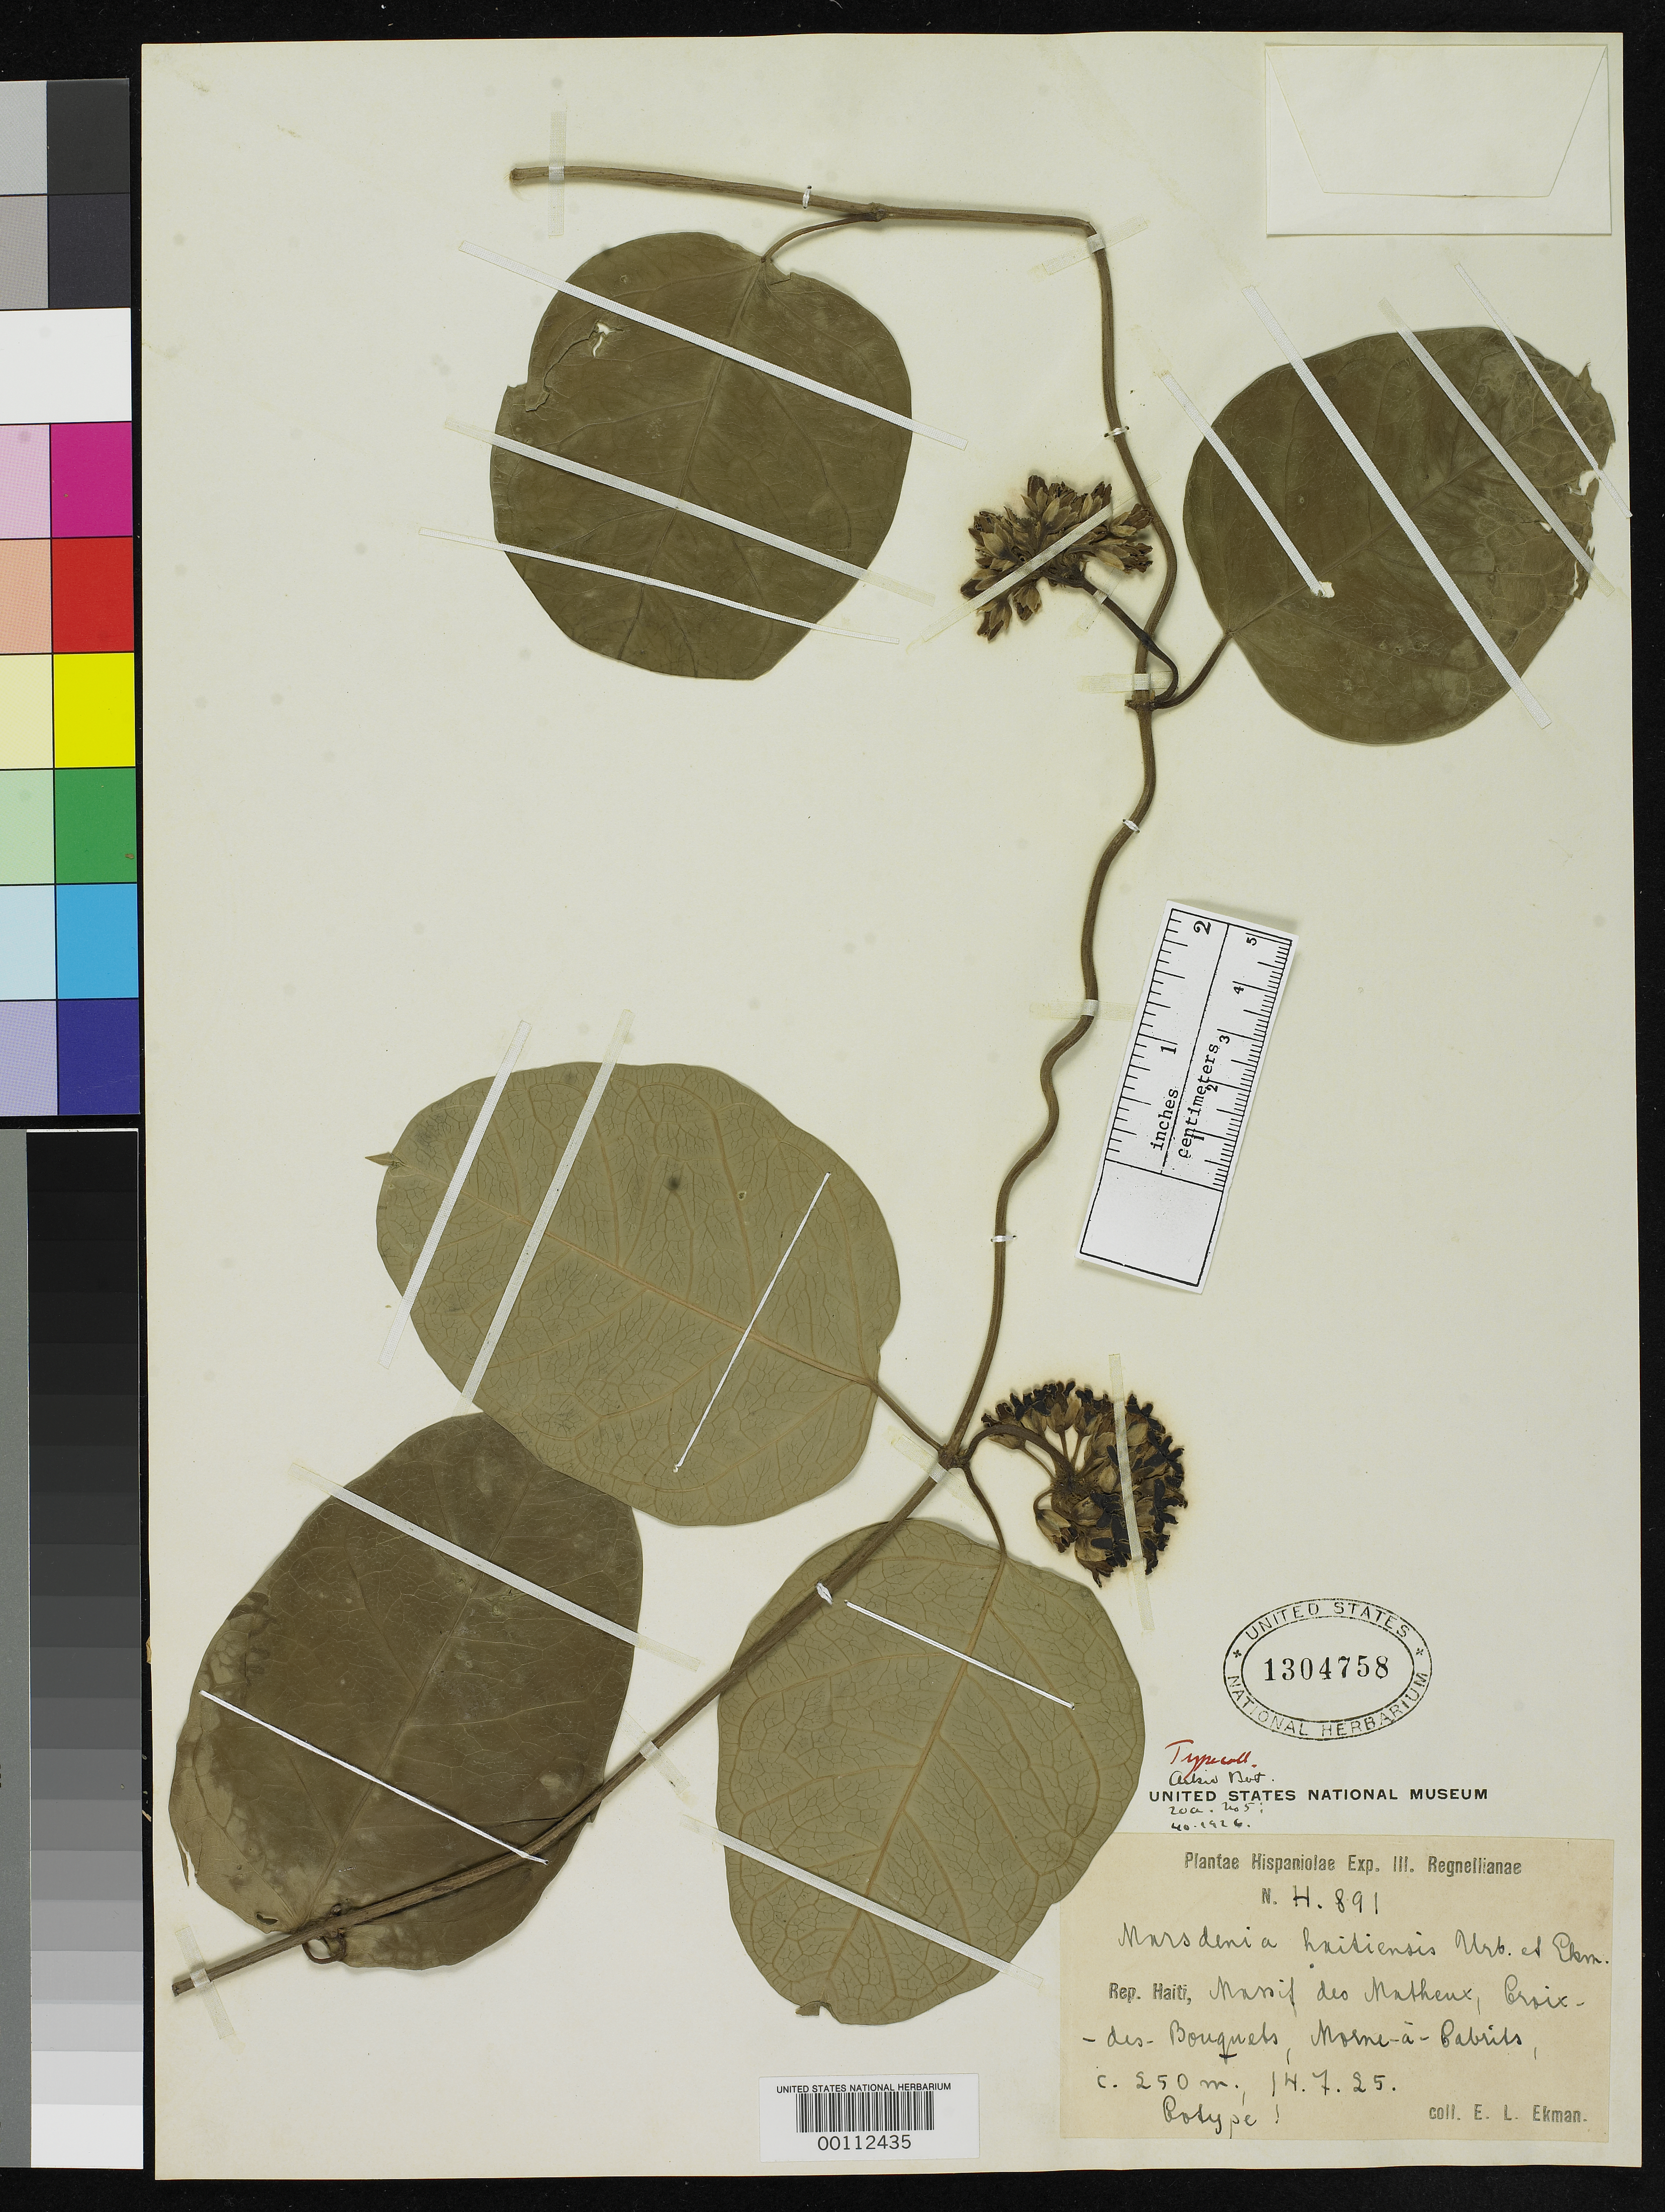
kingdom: Plantae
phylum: Tracheophyta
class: Magnoliopsida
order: Gentianales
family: Apocynaceae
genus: Marsdenia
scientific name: Marsdenia haitiensis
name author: Urb. & Ekman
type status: Isotype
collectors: E. L. Ekman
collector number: H 891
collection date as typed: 14 Jul 1925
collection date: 1925-07-14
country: Haiti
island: Hispaniola Island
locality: Montagnes du Trou D'eau, Morne a Cabrits.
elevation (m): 250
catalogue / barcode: US 134758